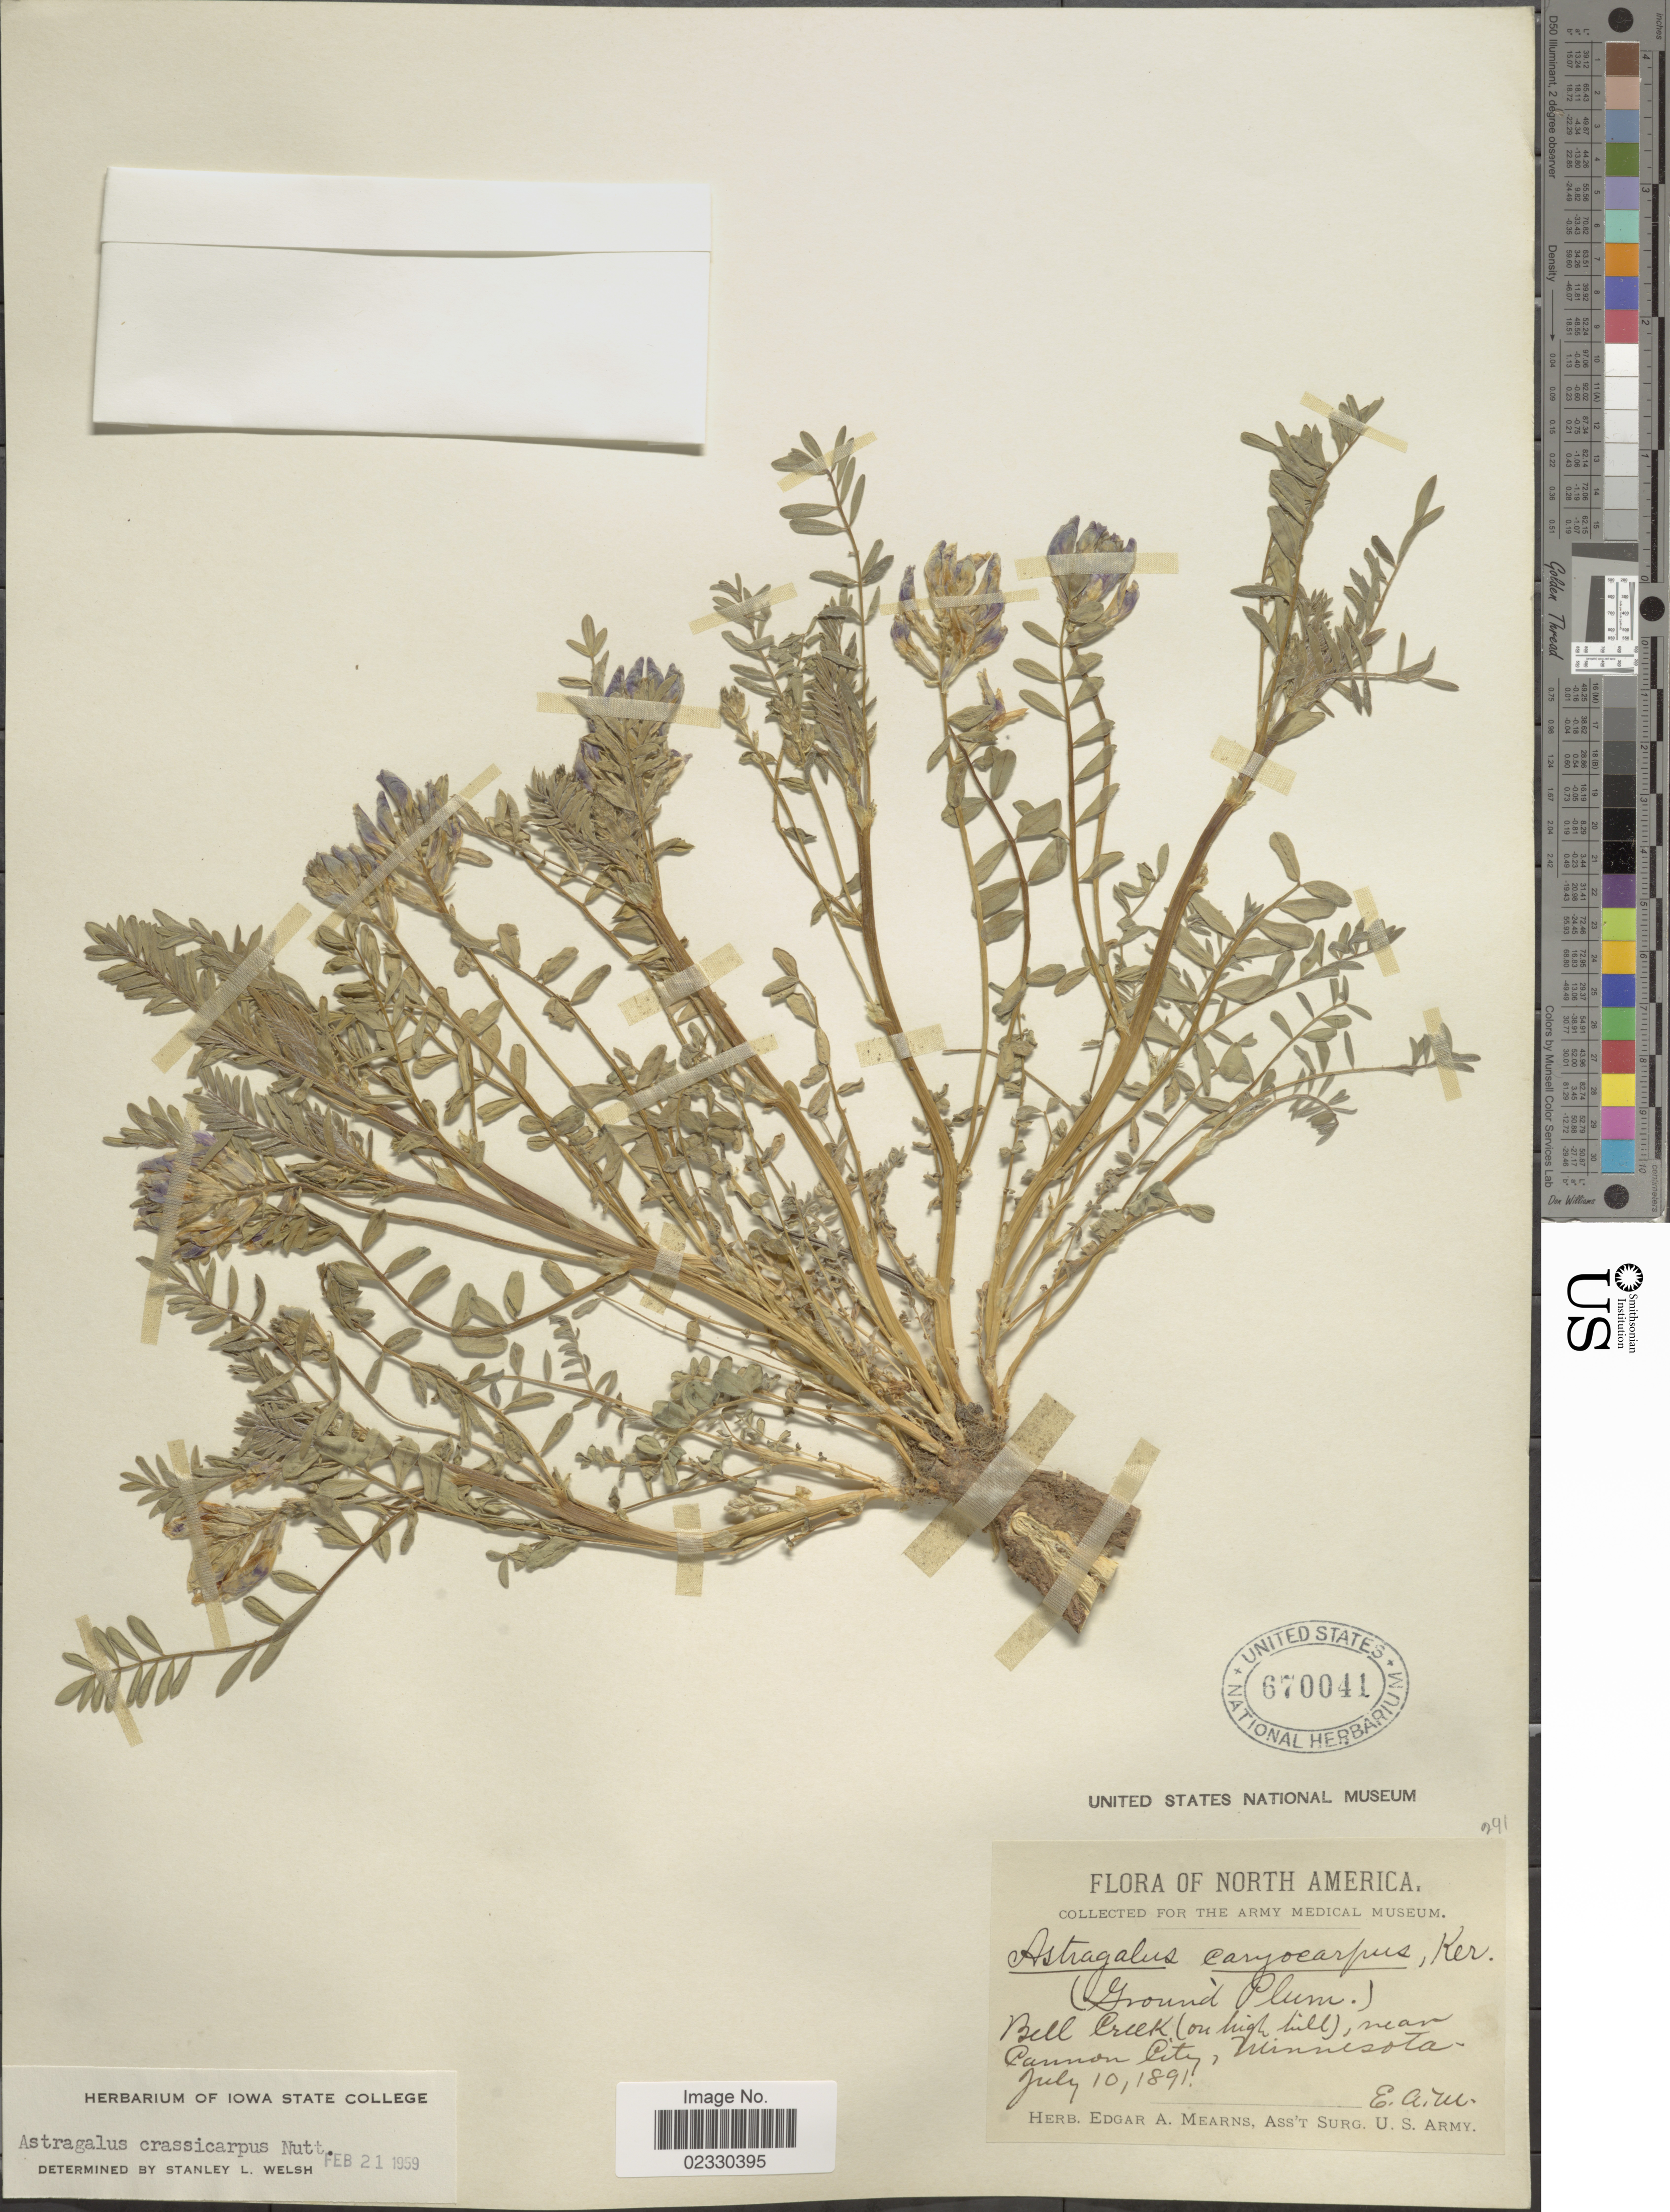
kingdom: Plantae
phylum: Tracheophyta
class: Magnoliopsida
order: Fabales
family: Fabaceae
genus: Astragalus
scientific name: Astragalus crassicarpus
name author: Nutt.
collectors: E. A. Mearns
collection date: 1891-07-10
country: United States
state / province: Minnesota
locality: North America, Bell Creek (on high hill), near Canon City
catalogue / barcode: US 670041